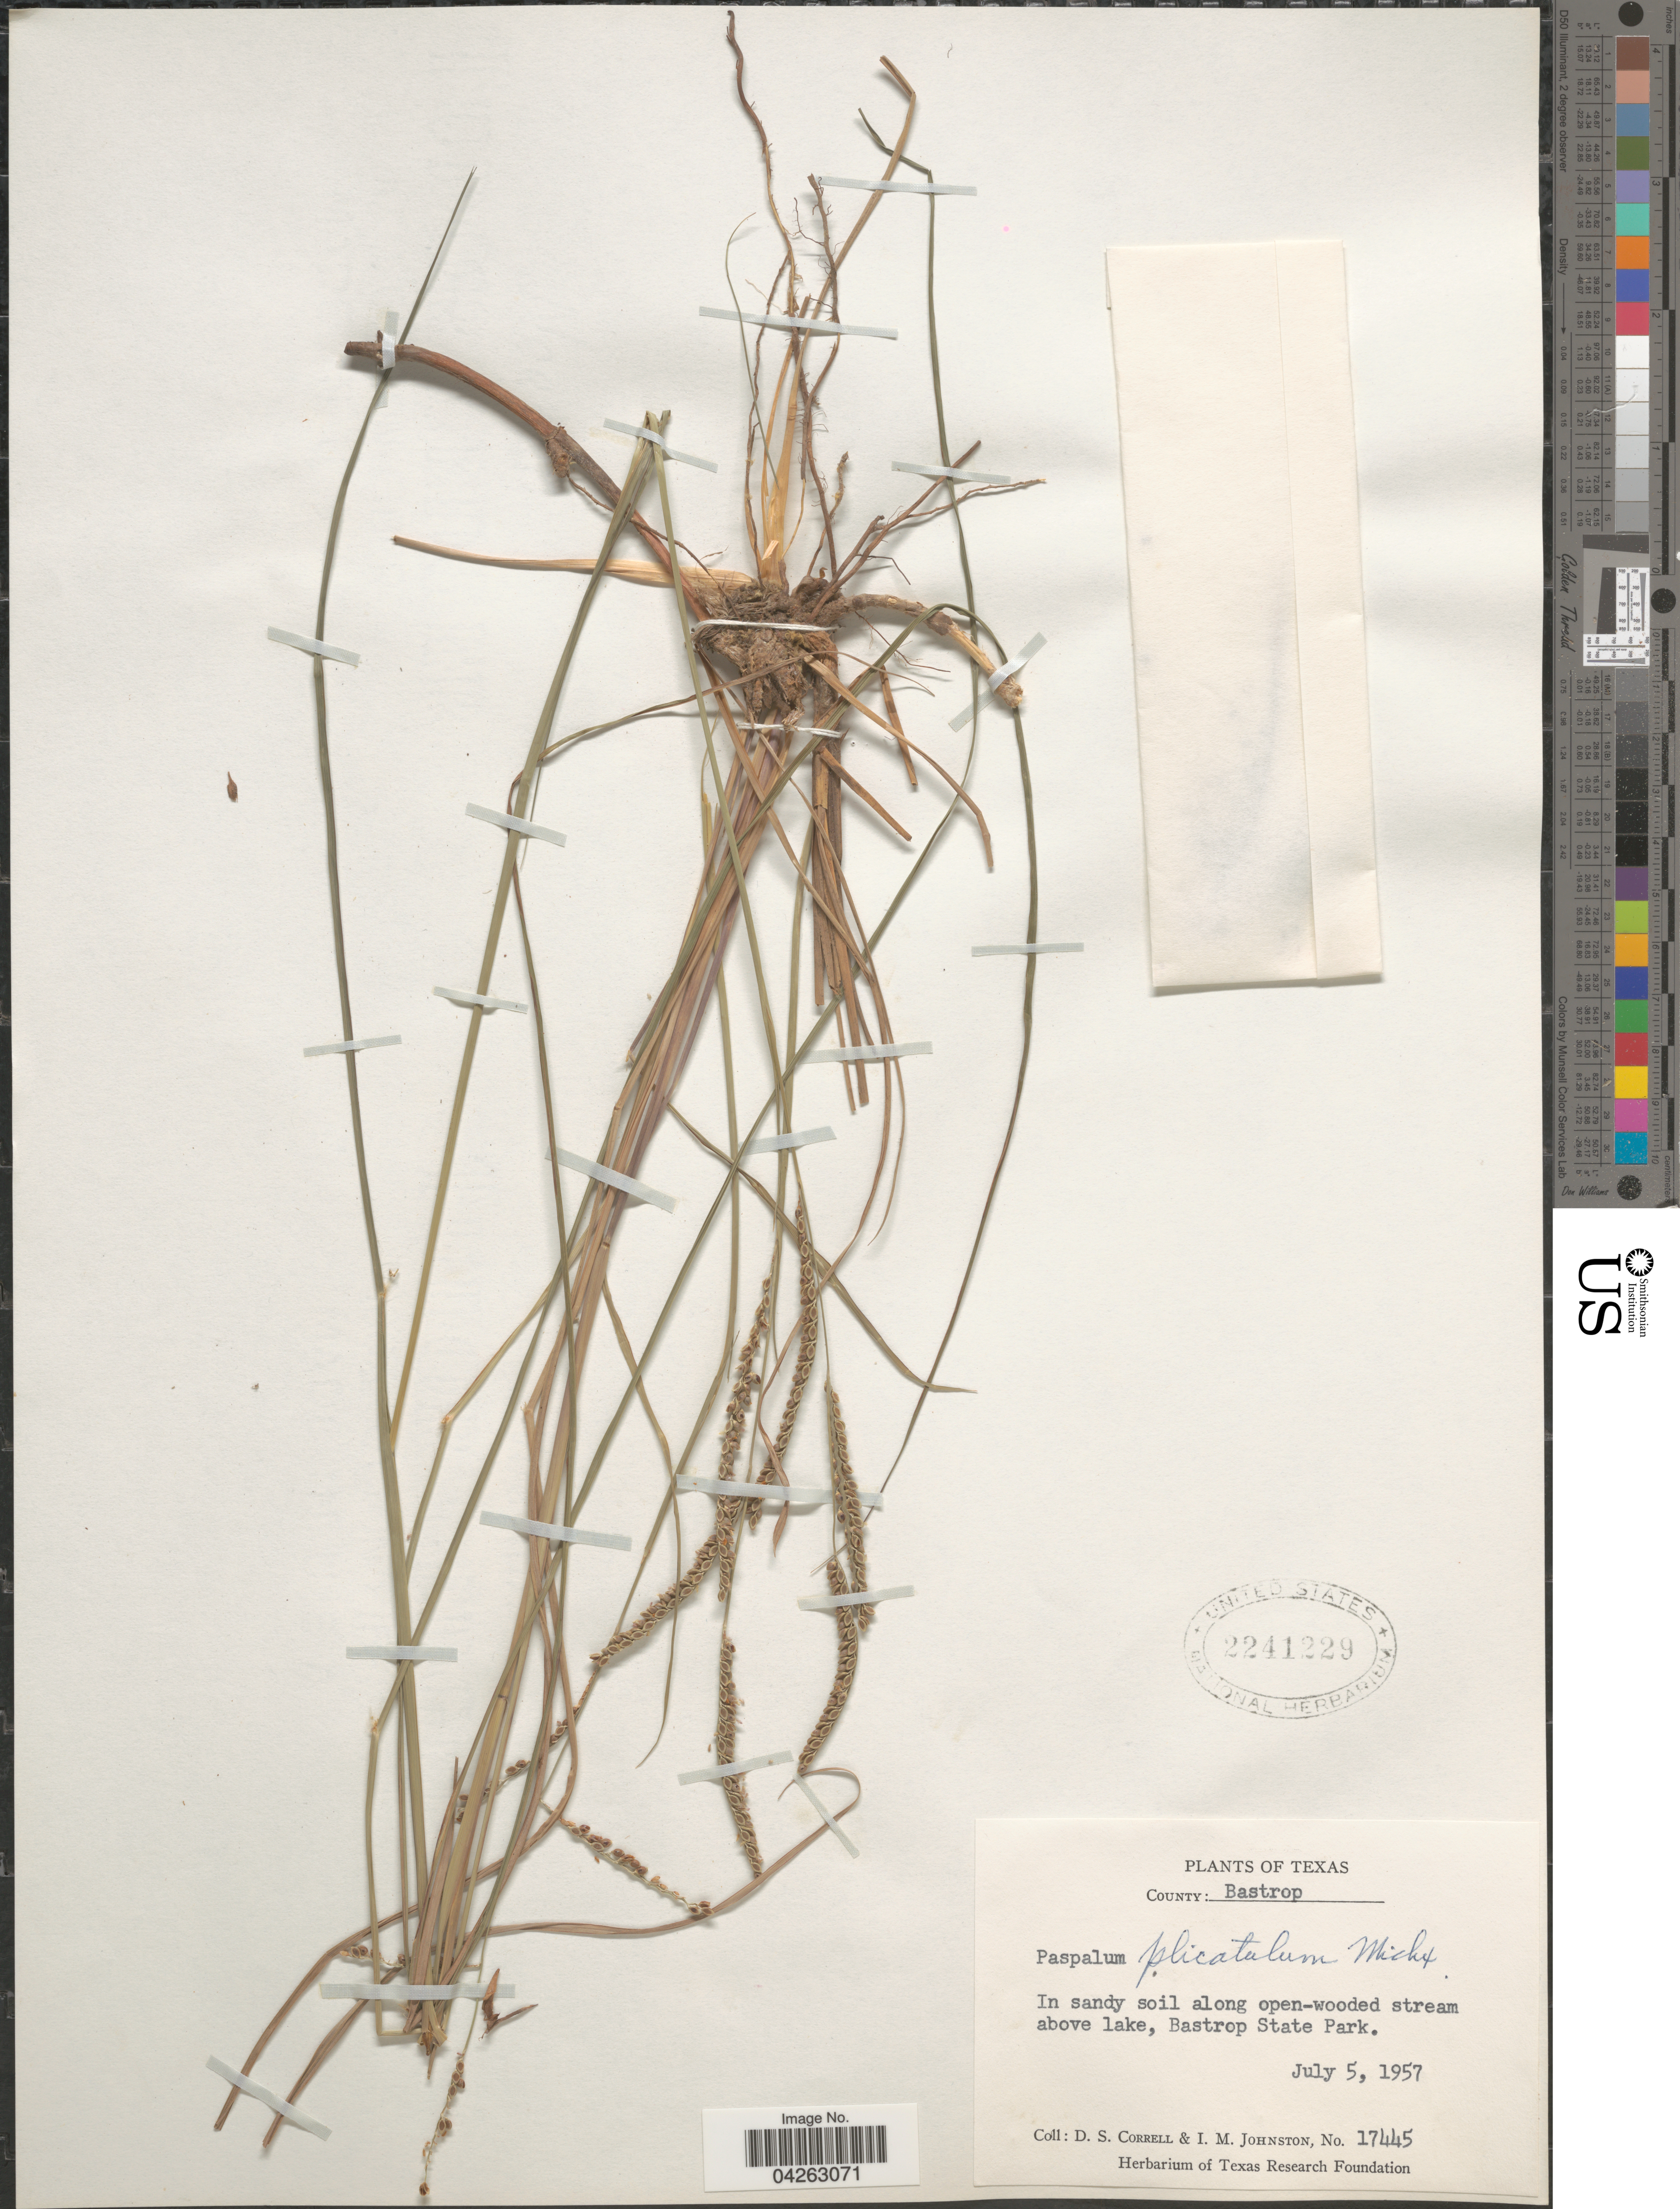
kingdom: Plantae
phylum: Tracheophyta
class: Liliopsida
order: Poales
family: Poaceae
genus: Paspalum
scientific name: Paspalum plicatulum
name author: Michx.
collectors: D. S. Correll & I.M. Johnston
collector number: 17445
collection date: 1957-07-05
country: United States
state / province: Texas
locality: County: Bastrop. In sandy soil along open-wooded stream above lake, Bastrop State Park.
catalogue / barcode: US 2241229